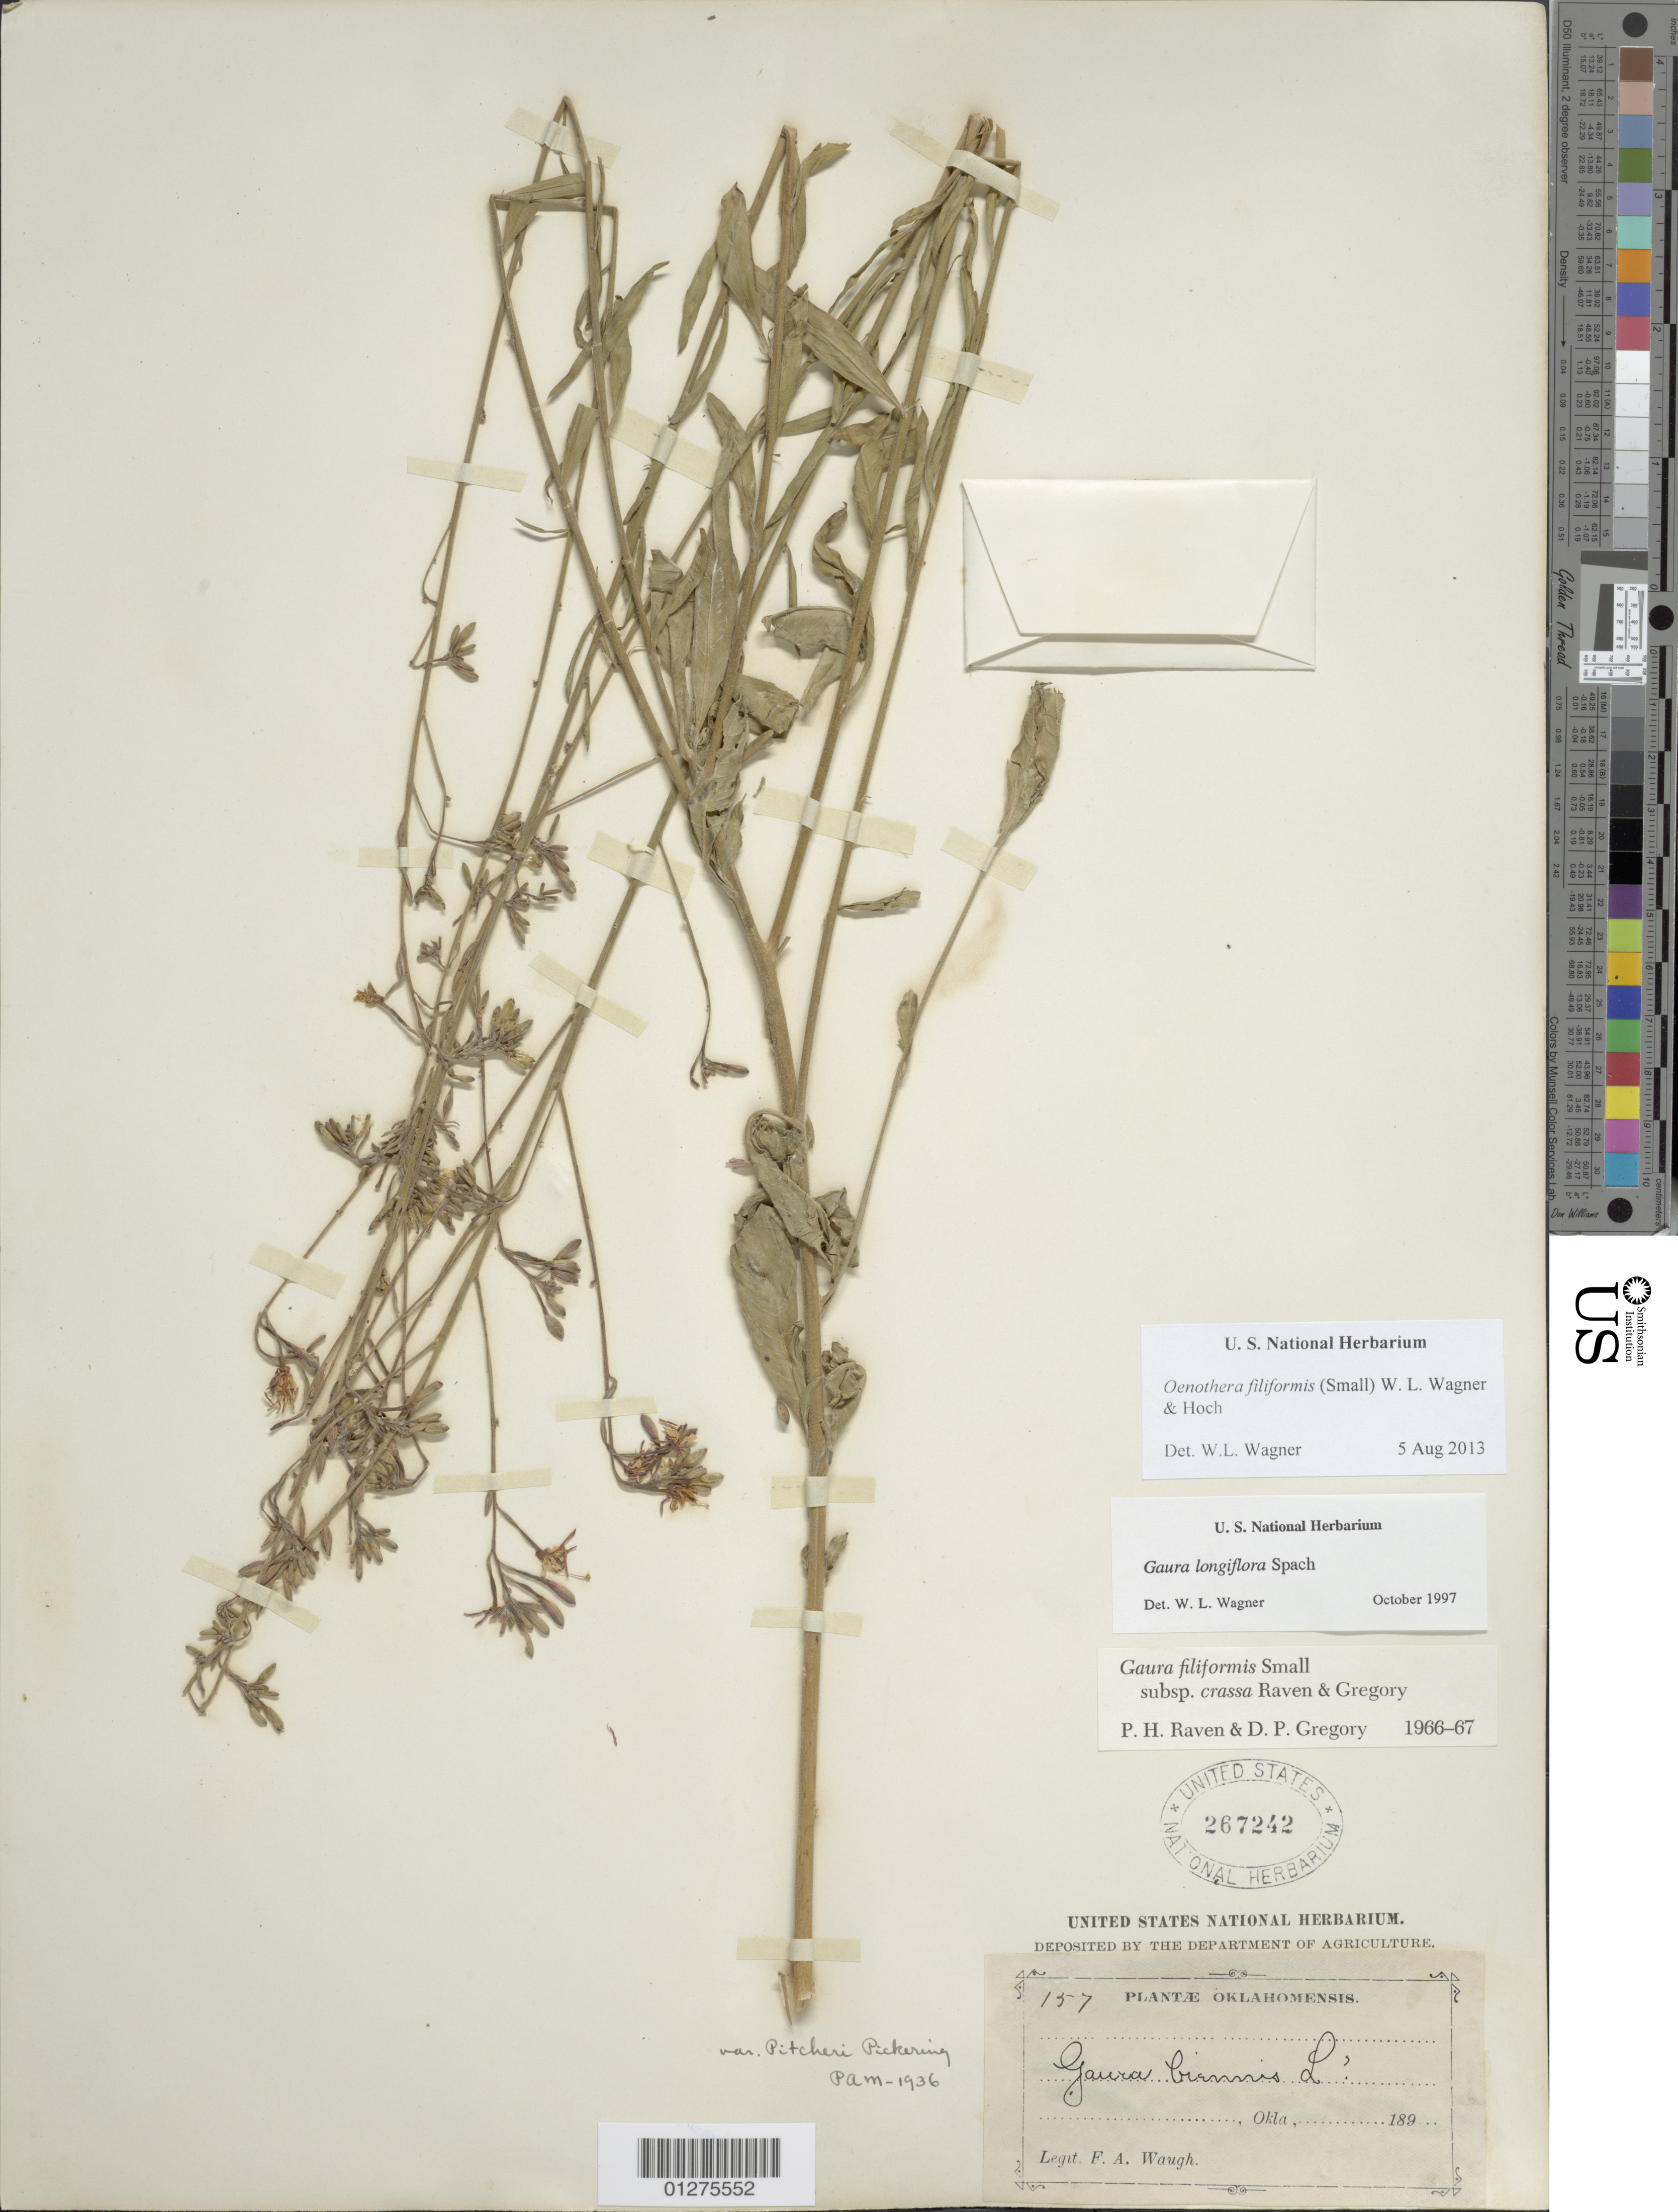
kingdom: Plantae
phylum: Tracheophyta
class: Magnoliopsida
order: Myrtales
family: Onagraceae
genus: Oenothera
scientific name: Oenothera filiformis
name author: (Small) W.L. Wagner & Hoch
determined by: Wagner, W. L., (BOT), Smithsonian Institution - National Museum of Natural History (UNITED STATES)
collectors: F. Waugh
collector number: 157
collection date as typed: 189-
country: United States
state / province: Oklahoma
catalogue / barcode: US 267242